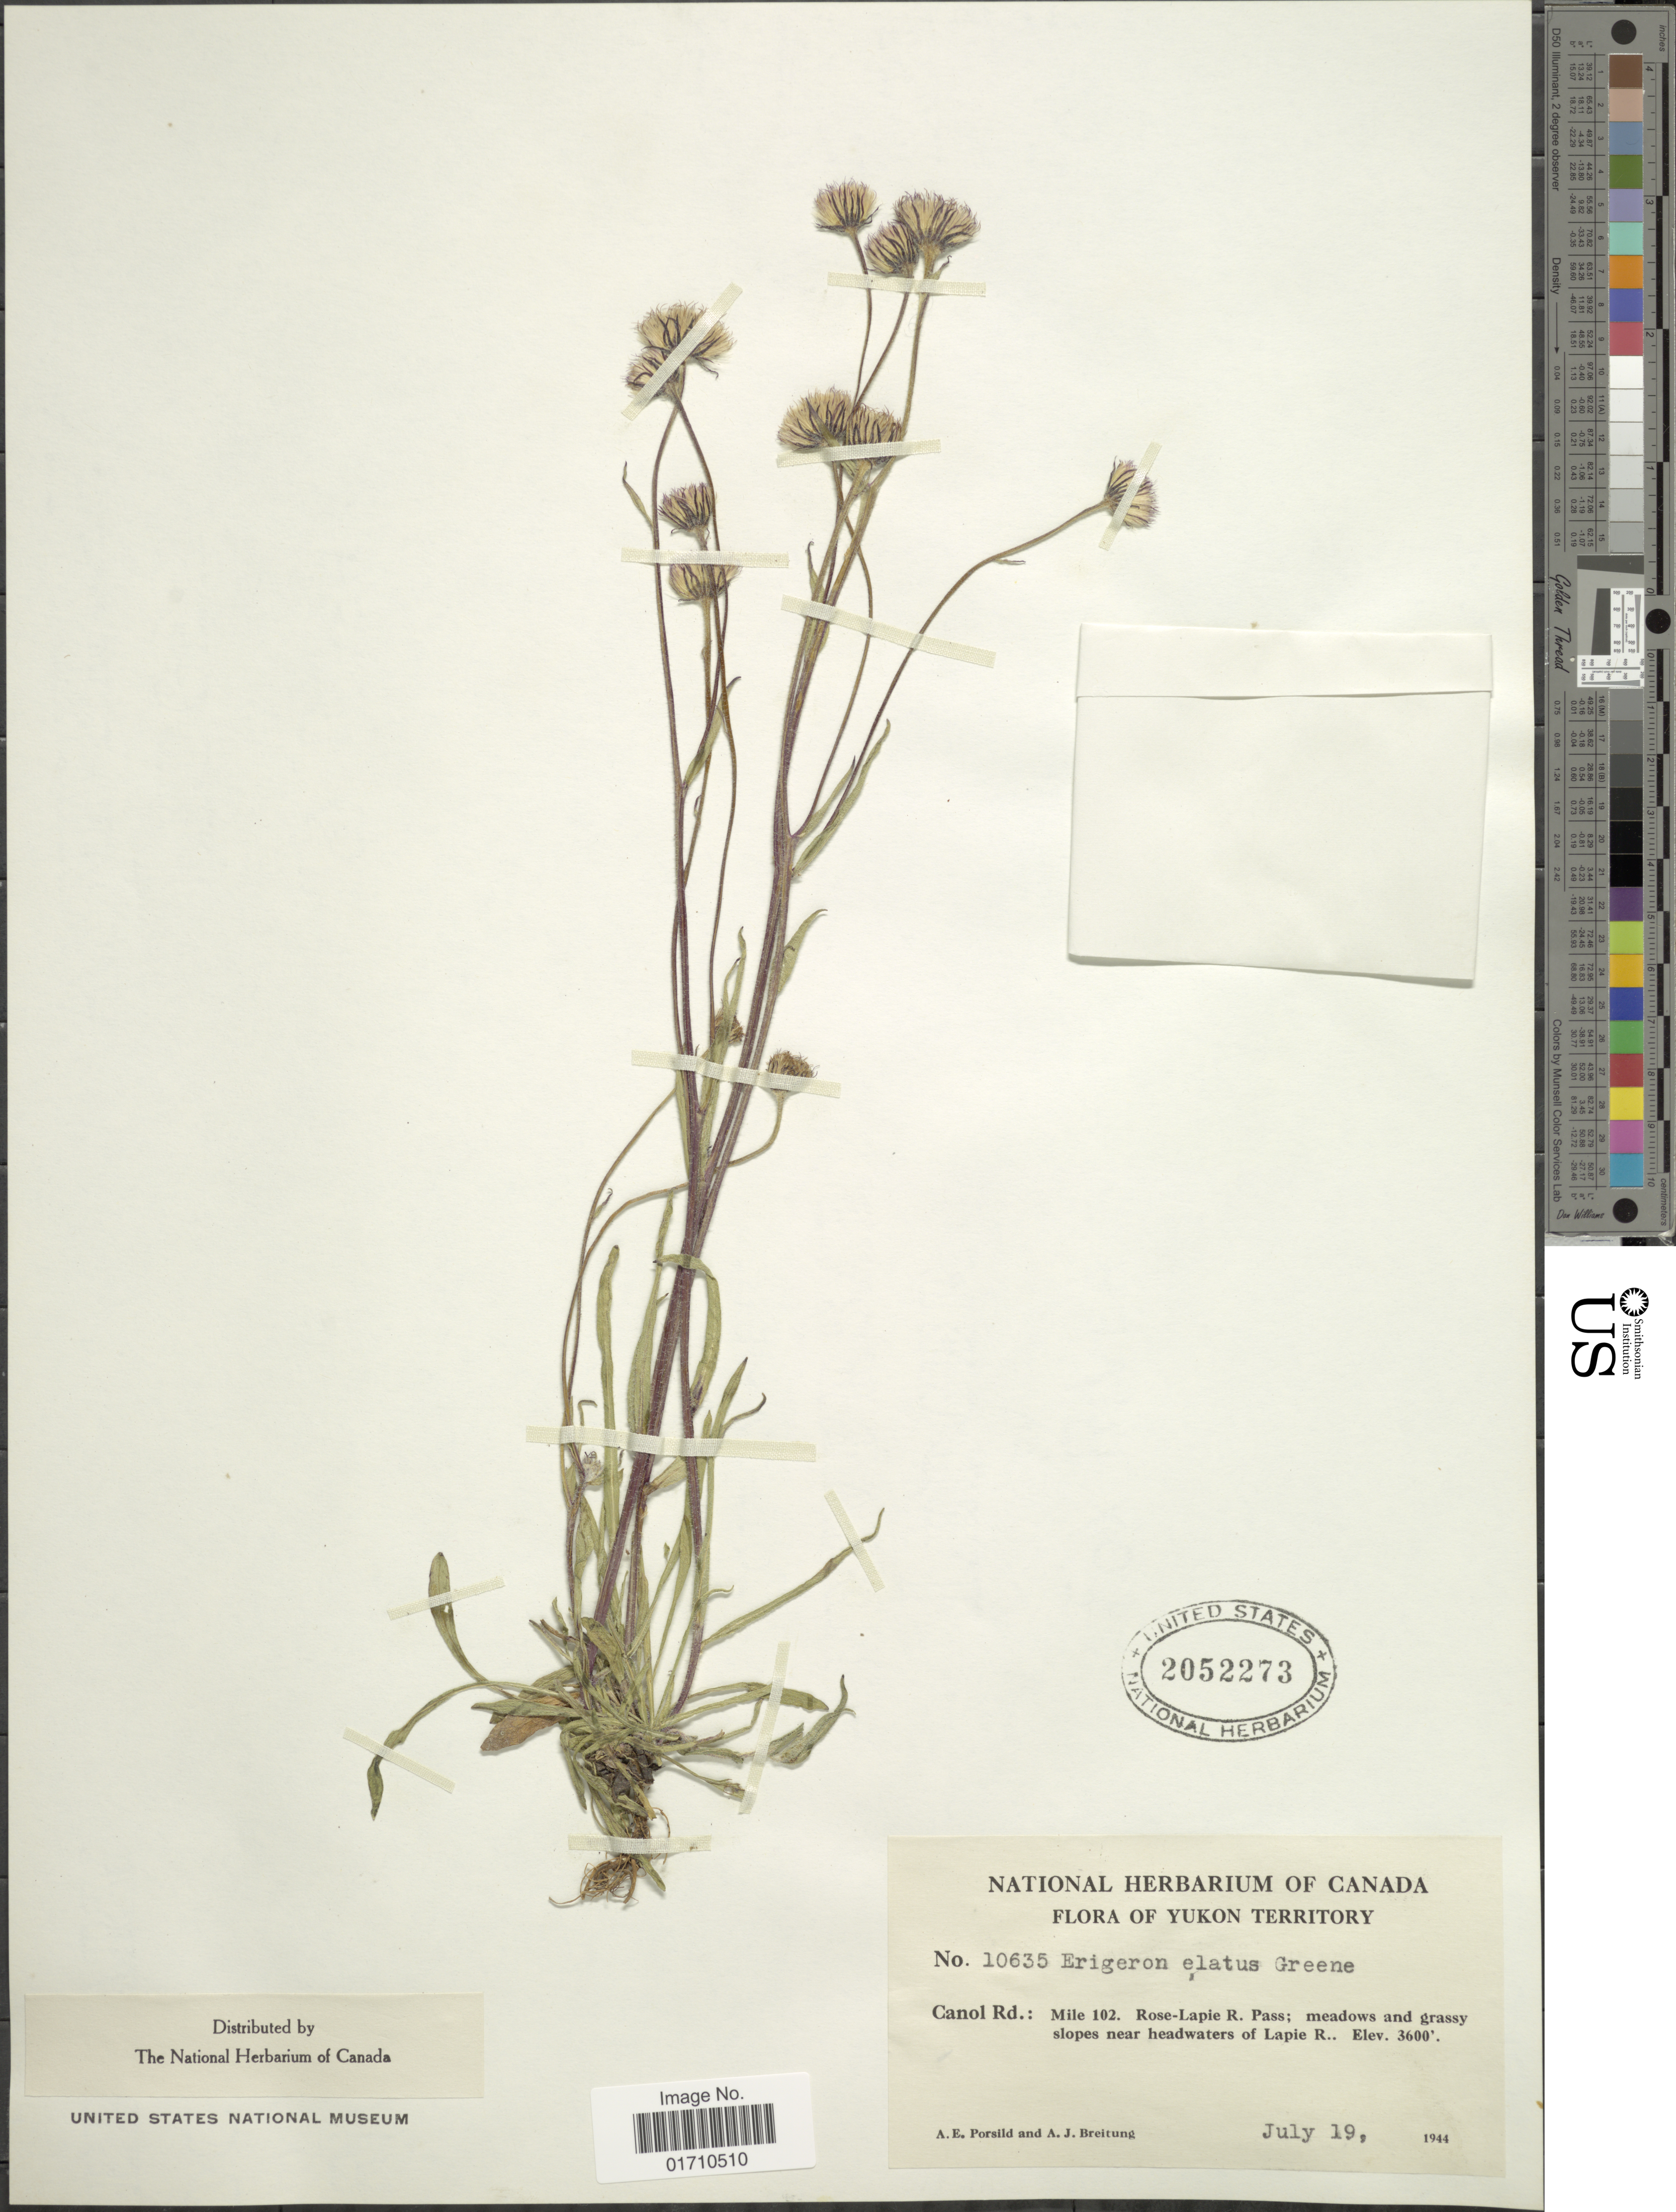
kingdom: Plantae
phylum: Tracheophyta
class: Magnoliopsida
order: Asterales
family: Asteraceae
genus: Erigeron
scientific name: Erigeron acris var. elatus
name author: (Hook.) Cronq.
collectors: A. E. Porsild & A. Breitung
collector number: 10635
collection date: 1944-07-19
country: Canada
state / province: Yukon Territory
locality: Canol Rd: Mile 102. Rosie-Lapie R. Pass; meadows and grassy slopes near headwaters of Lapie R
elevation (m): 1097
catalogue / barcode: US 2052273